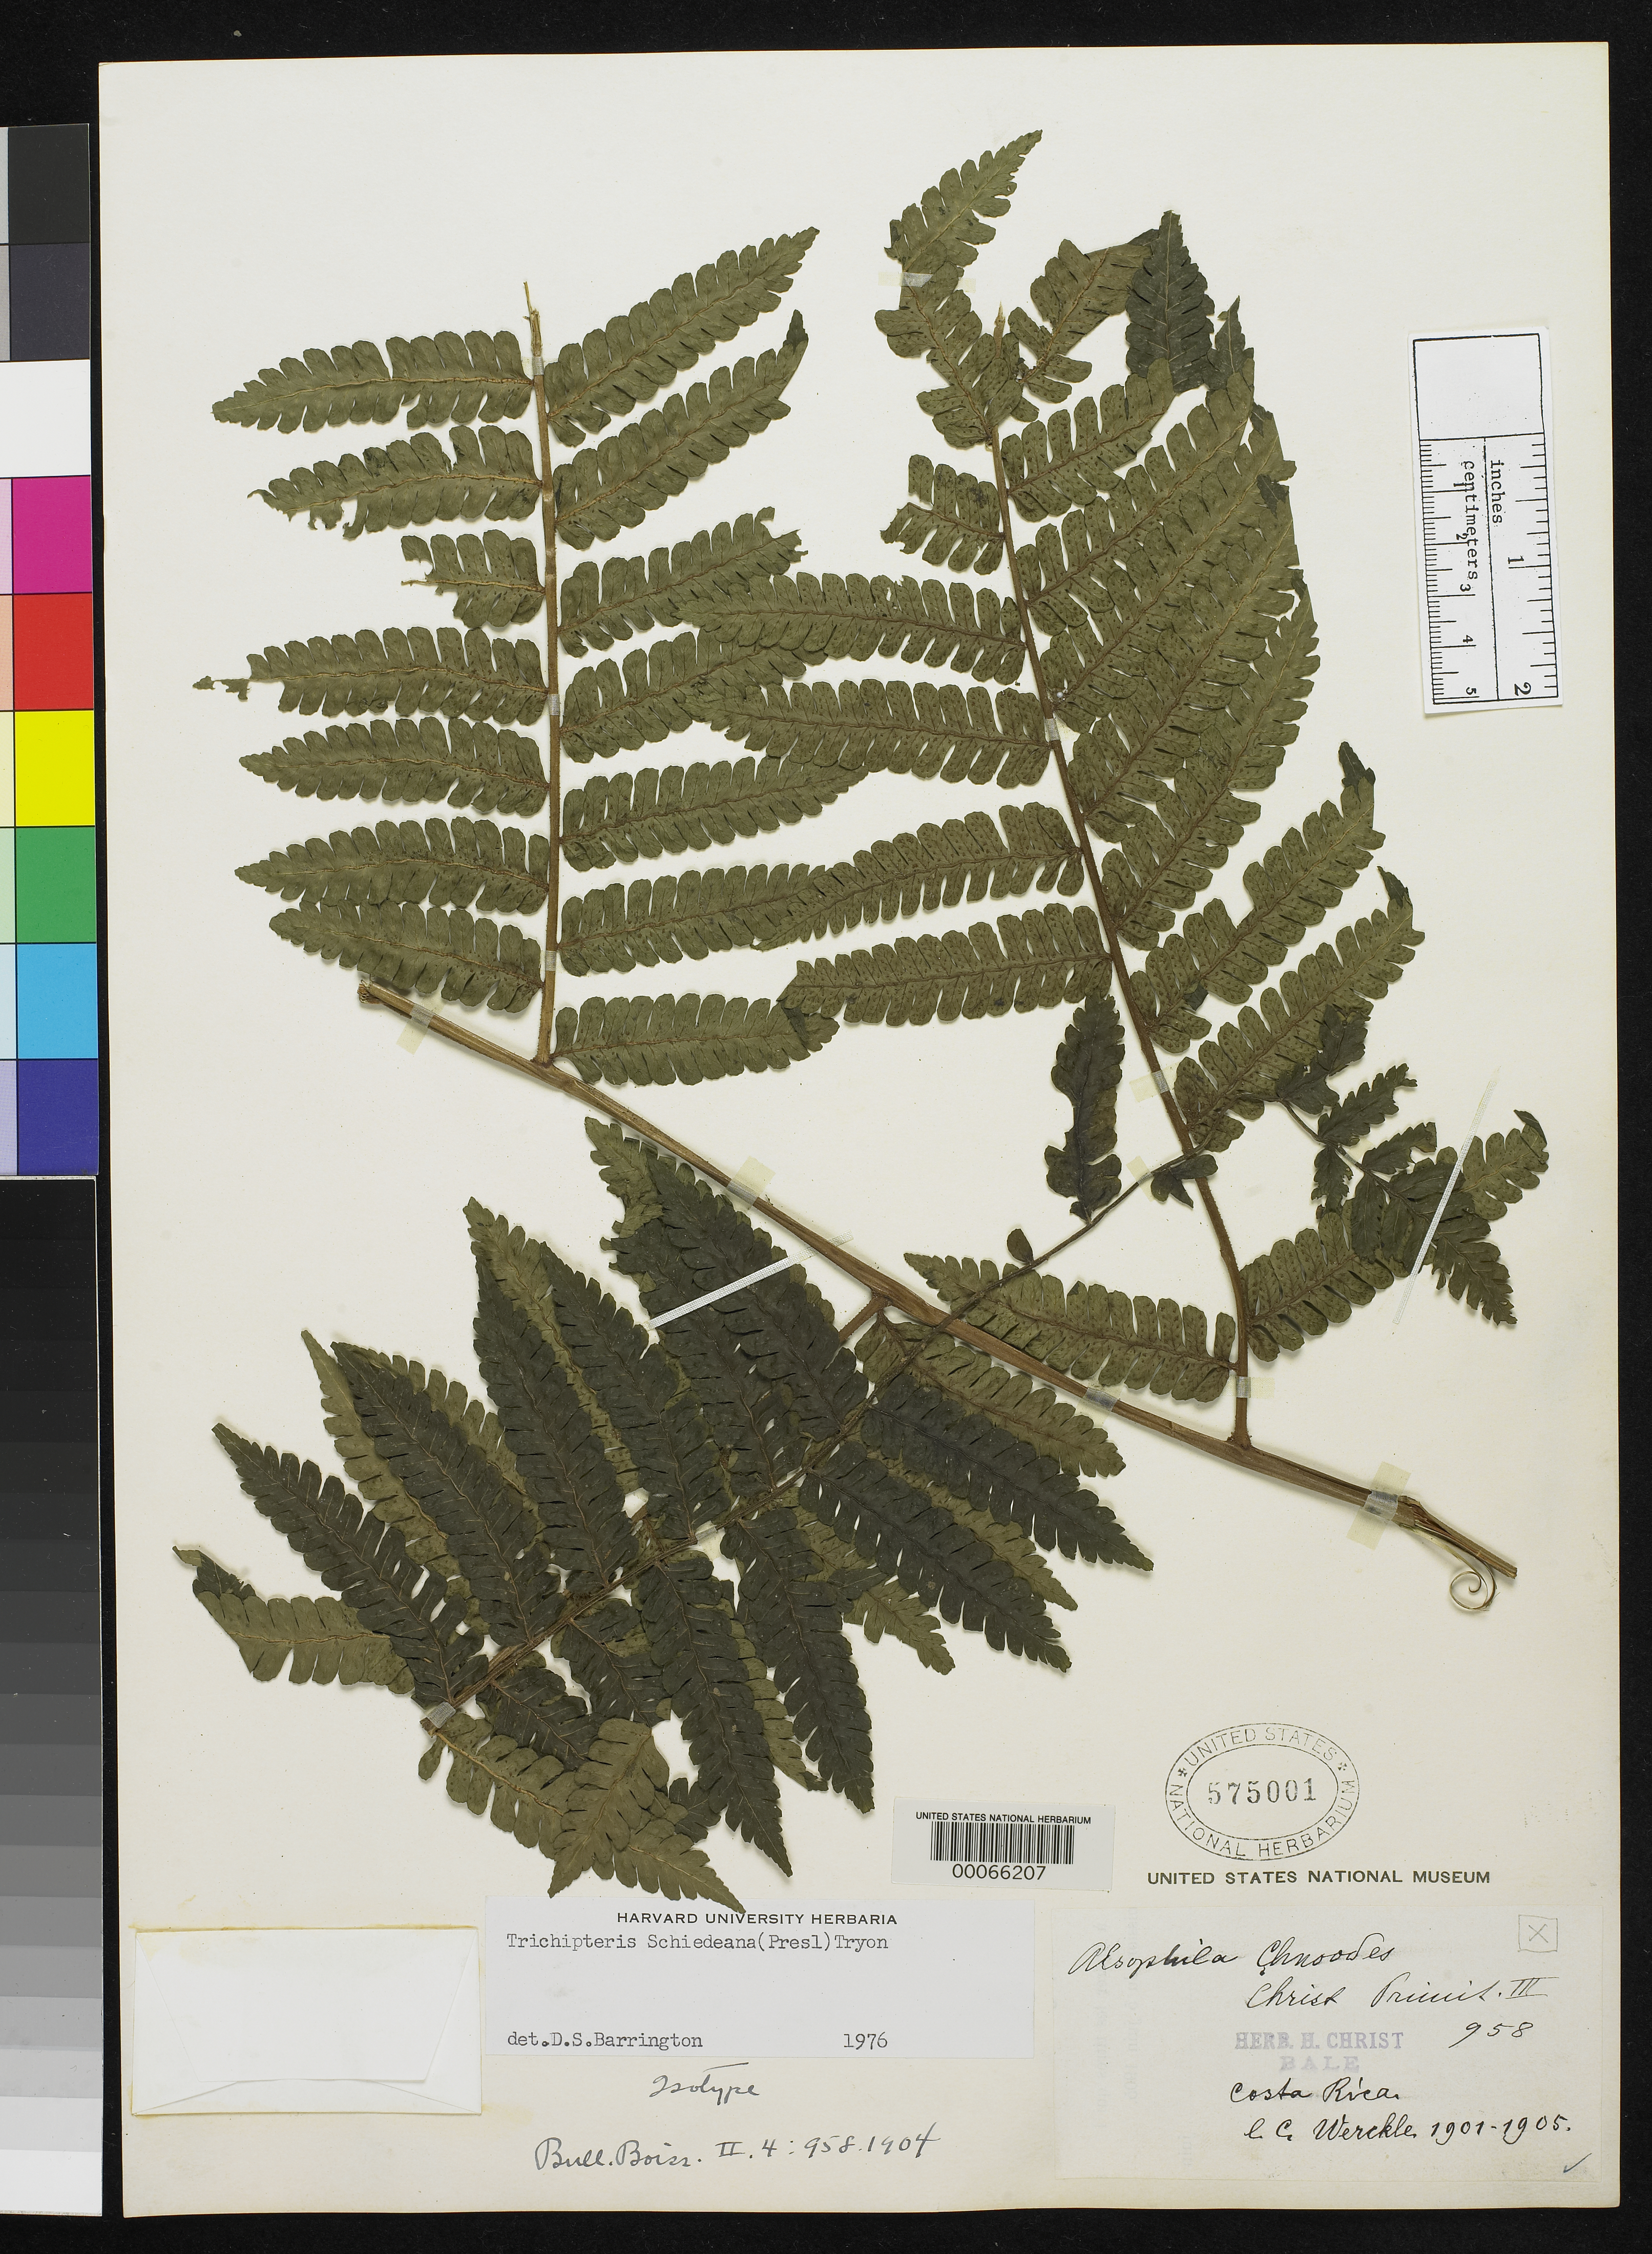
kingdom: Plantae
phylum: Tracheophyta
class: Polypodiopsida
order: Cyatheales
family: Cyatheaceae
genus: Alsophila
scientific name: Alsophila chnoodes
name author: Christ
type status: Type Collection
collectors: C. C Wercklé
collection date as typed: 1901 to -- --- 1905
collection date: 1901/1905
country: Costa Rica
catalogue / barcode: US 575001